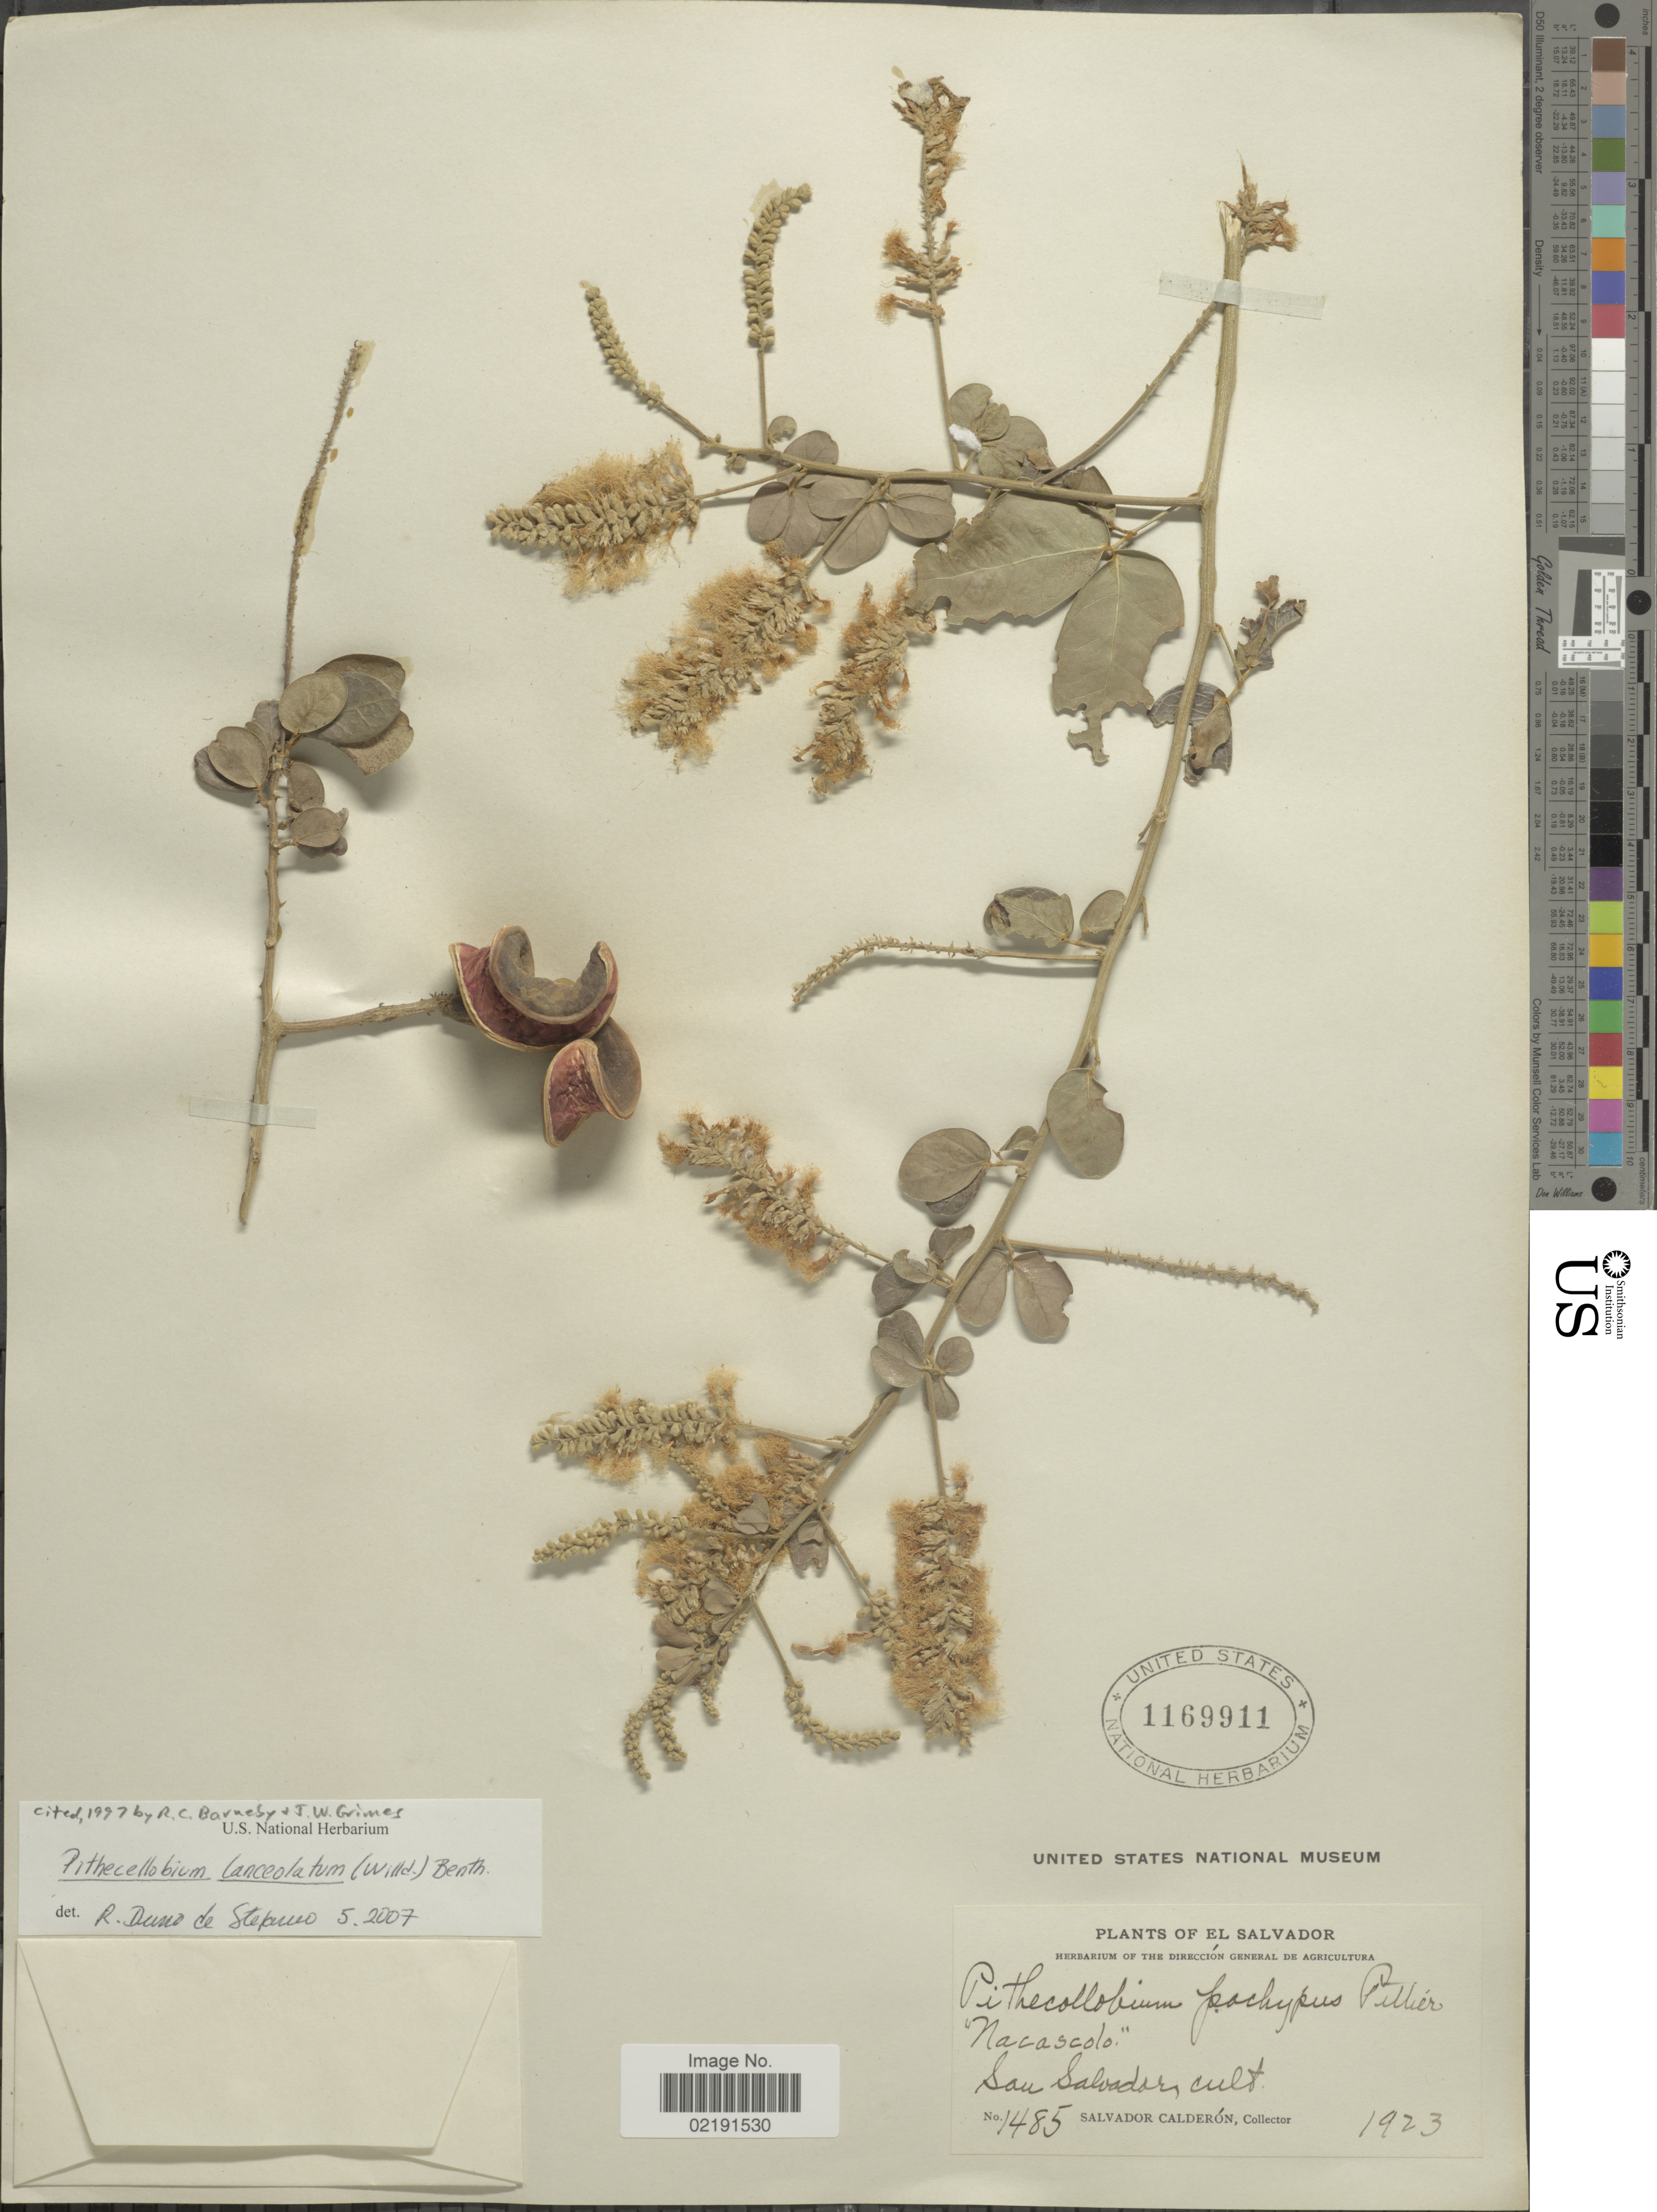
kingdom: Plantae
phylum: Tracheophyta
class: Magnoliopsida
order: Fabales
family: Fabaceae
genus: Pithecellobium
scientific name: Pithecellobium lanceolatum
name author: (Humb. & Bonpl. ex Willd.) Benth.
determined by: Duno de Stefano, R.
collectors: S. Calderón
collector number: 1485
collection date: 1923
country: El Salvador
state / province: San Salvador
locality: San Salvador, cult.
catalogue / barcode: US 1169911